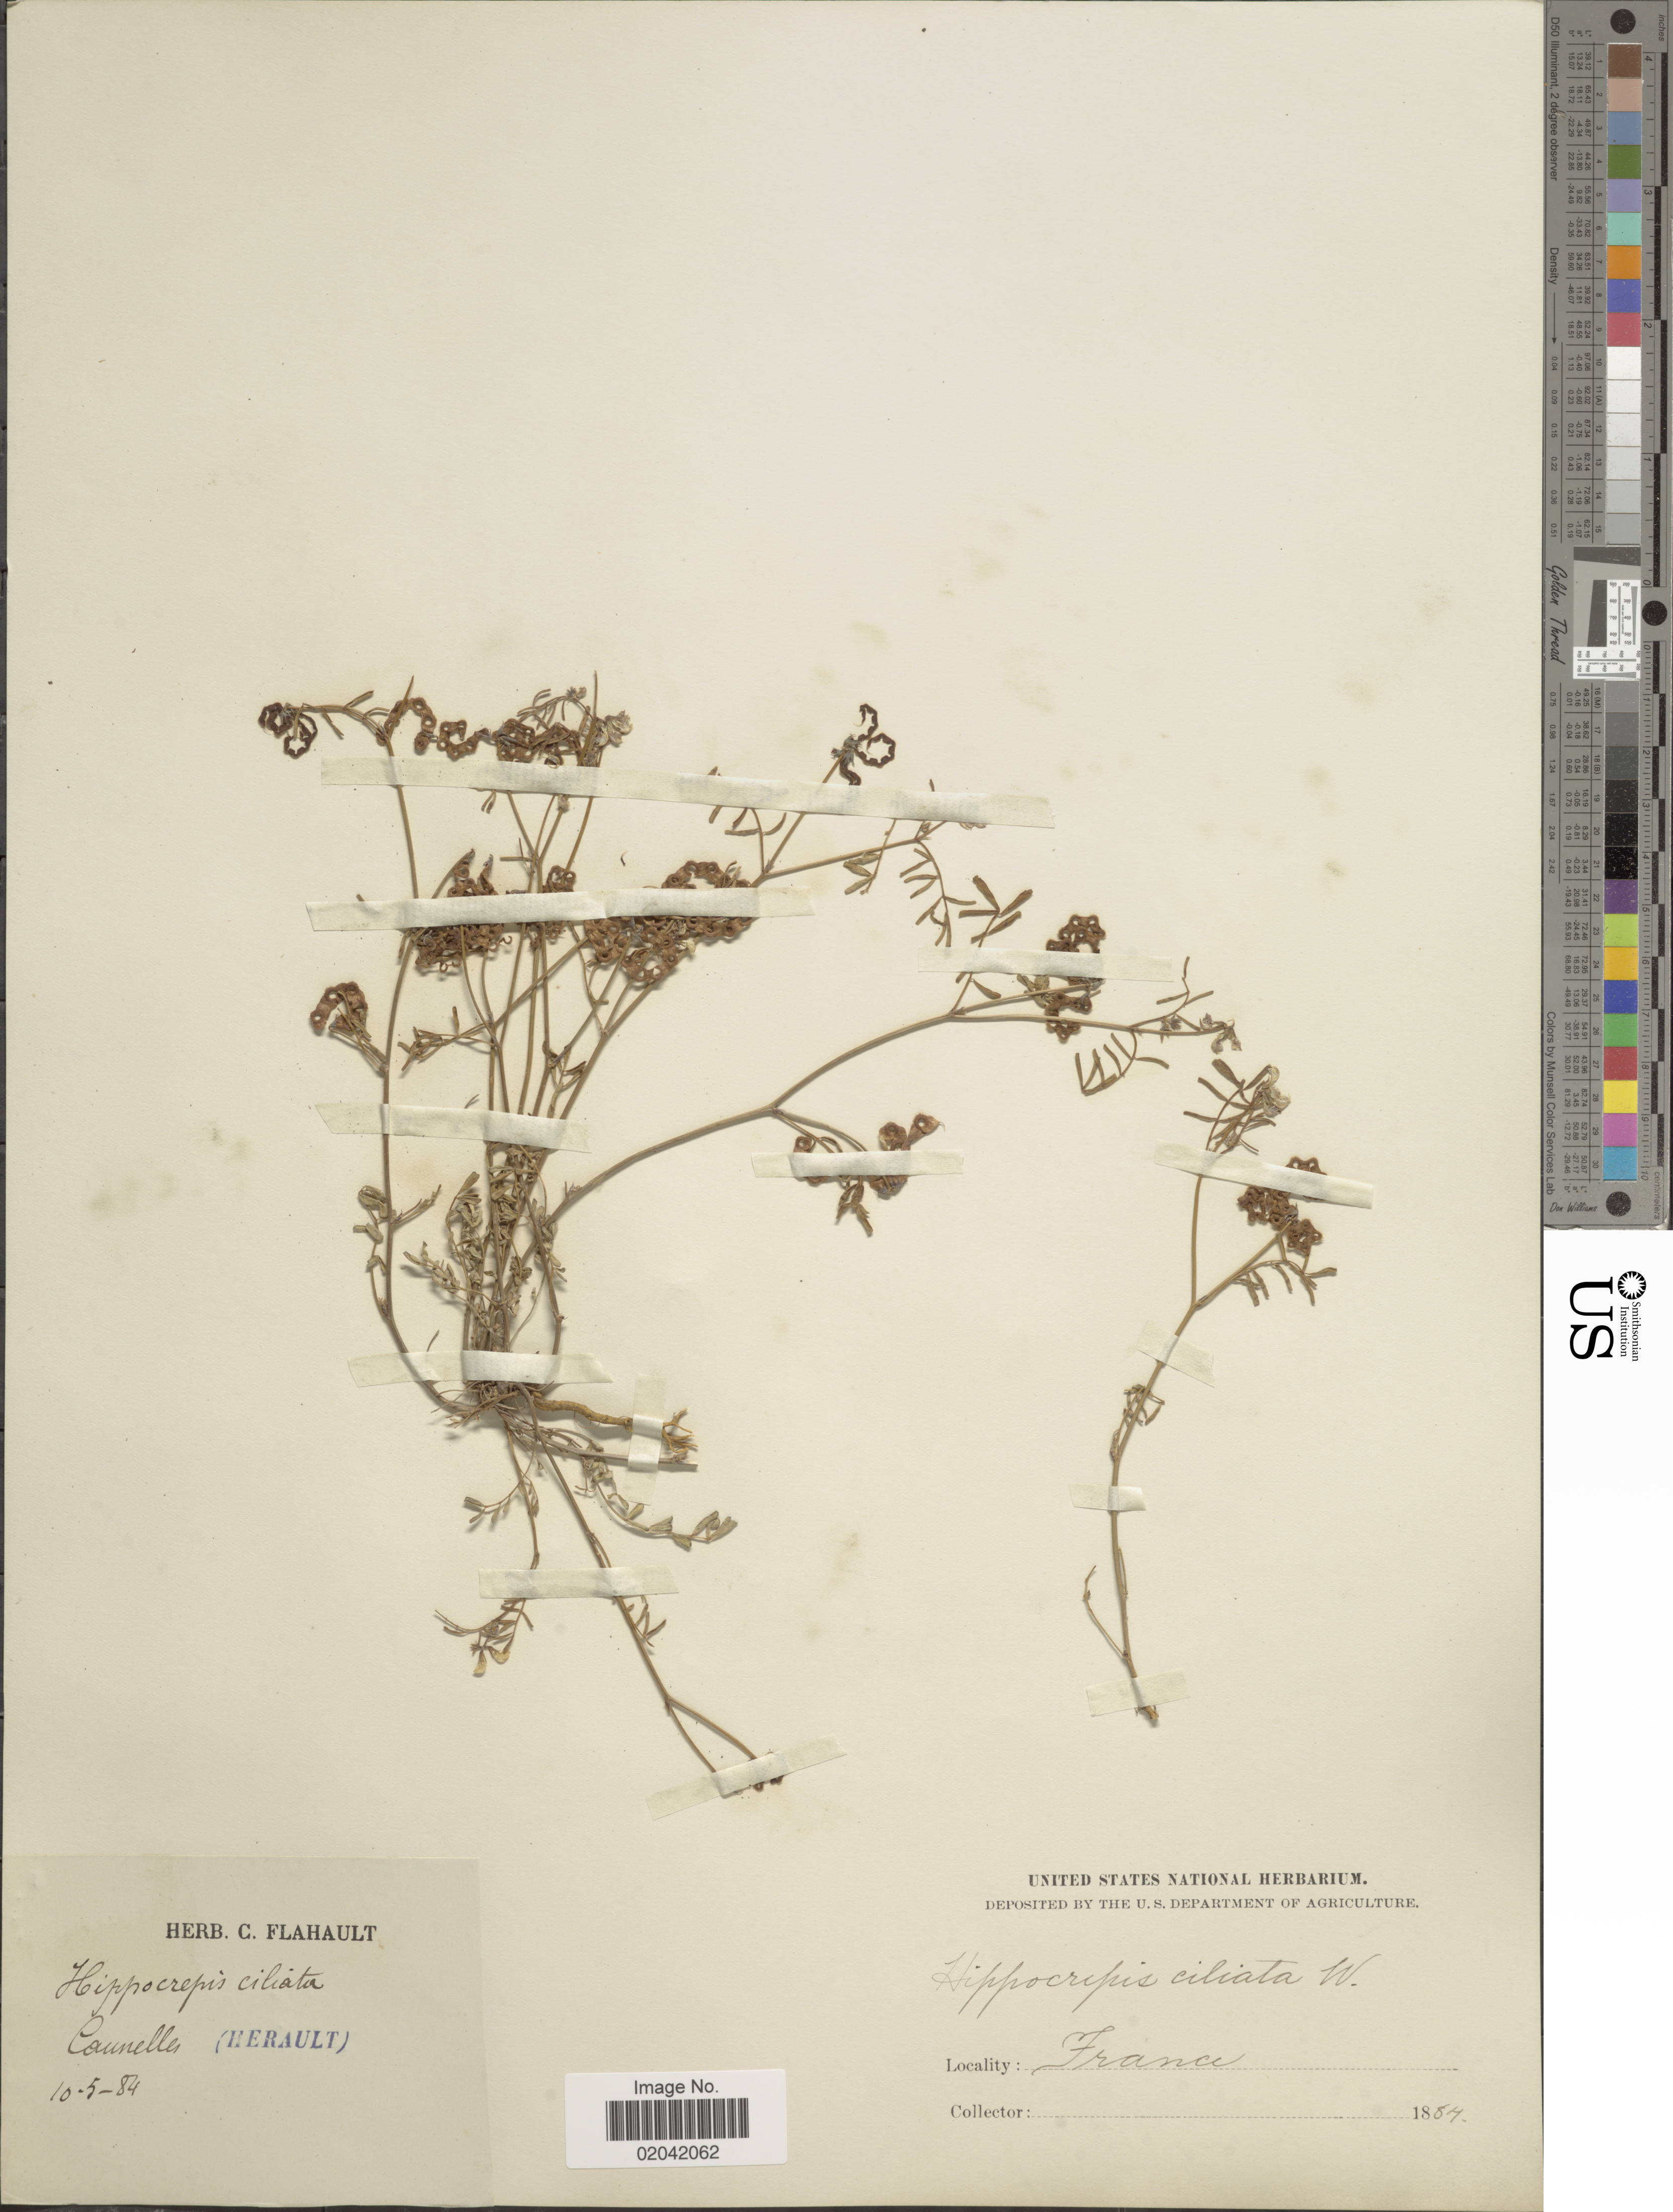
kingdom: Plantae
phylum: Tracheophyta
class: Magnoliopsida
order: Fabales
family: Fabaceae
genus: Hippocrepis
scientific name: Hippocrepis ciliata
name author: Willd.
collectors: ex herb. C. Flahault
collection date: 1884-05-10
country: France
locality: Caunelles (Hearult)